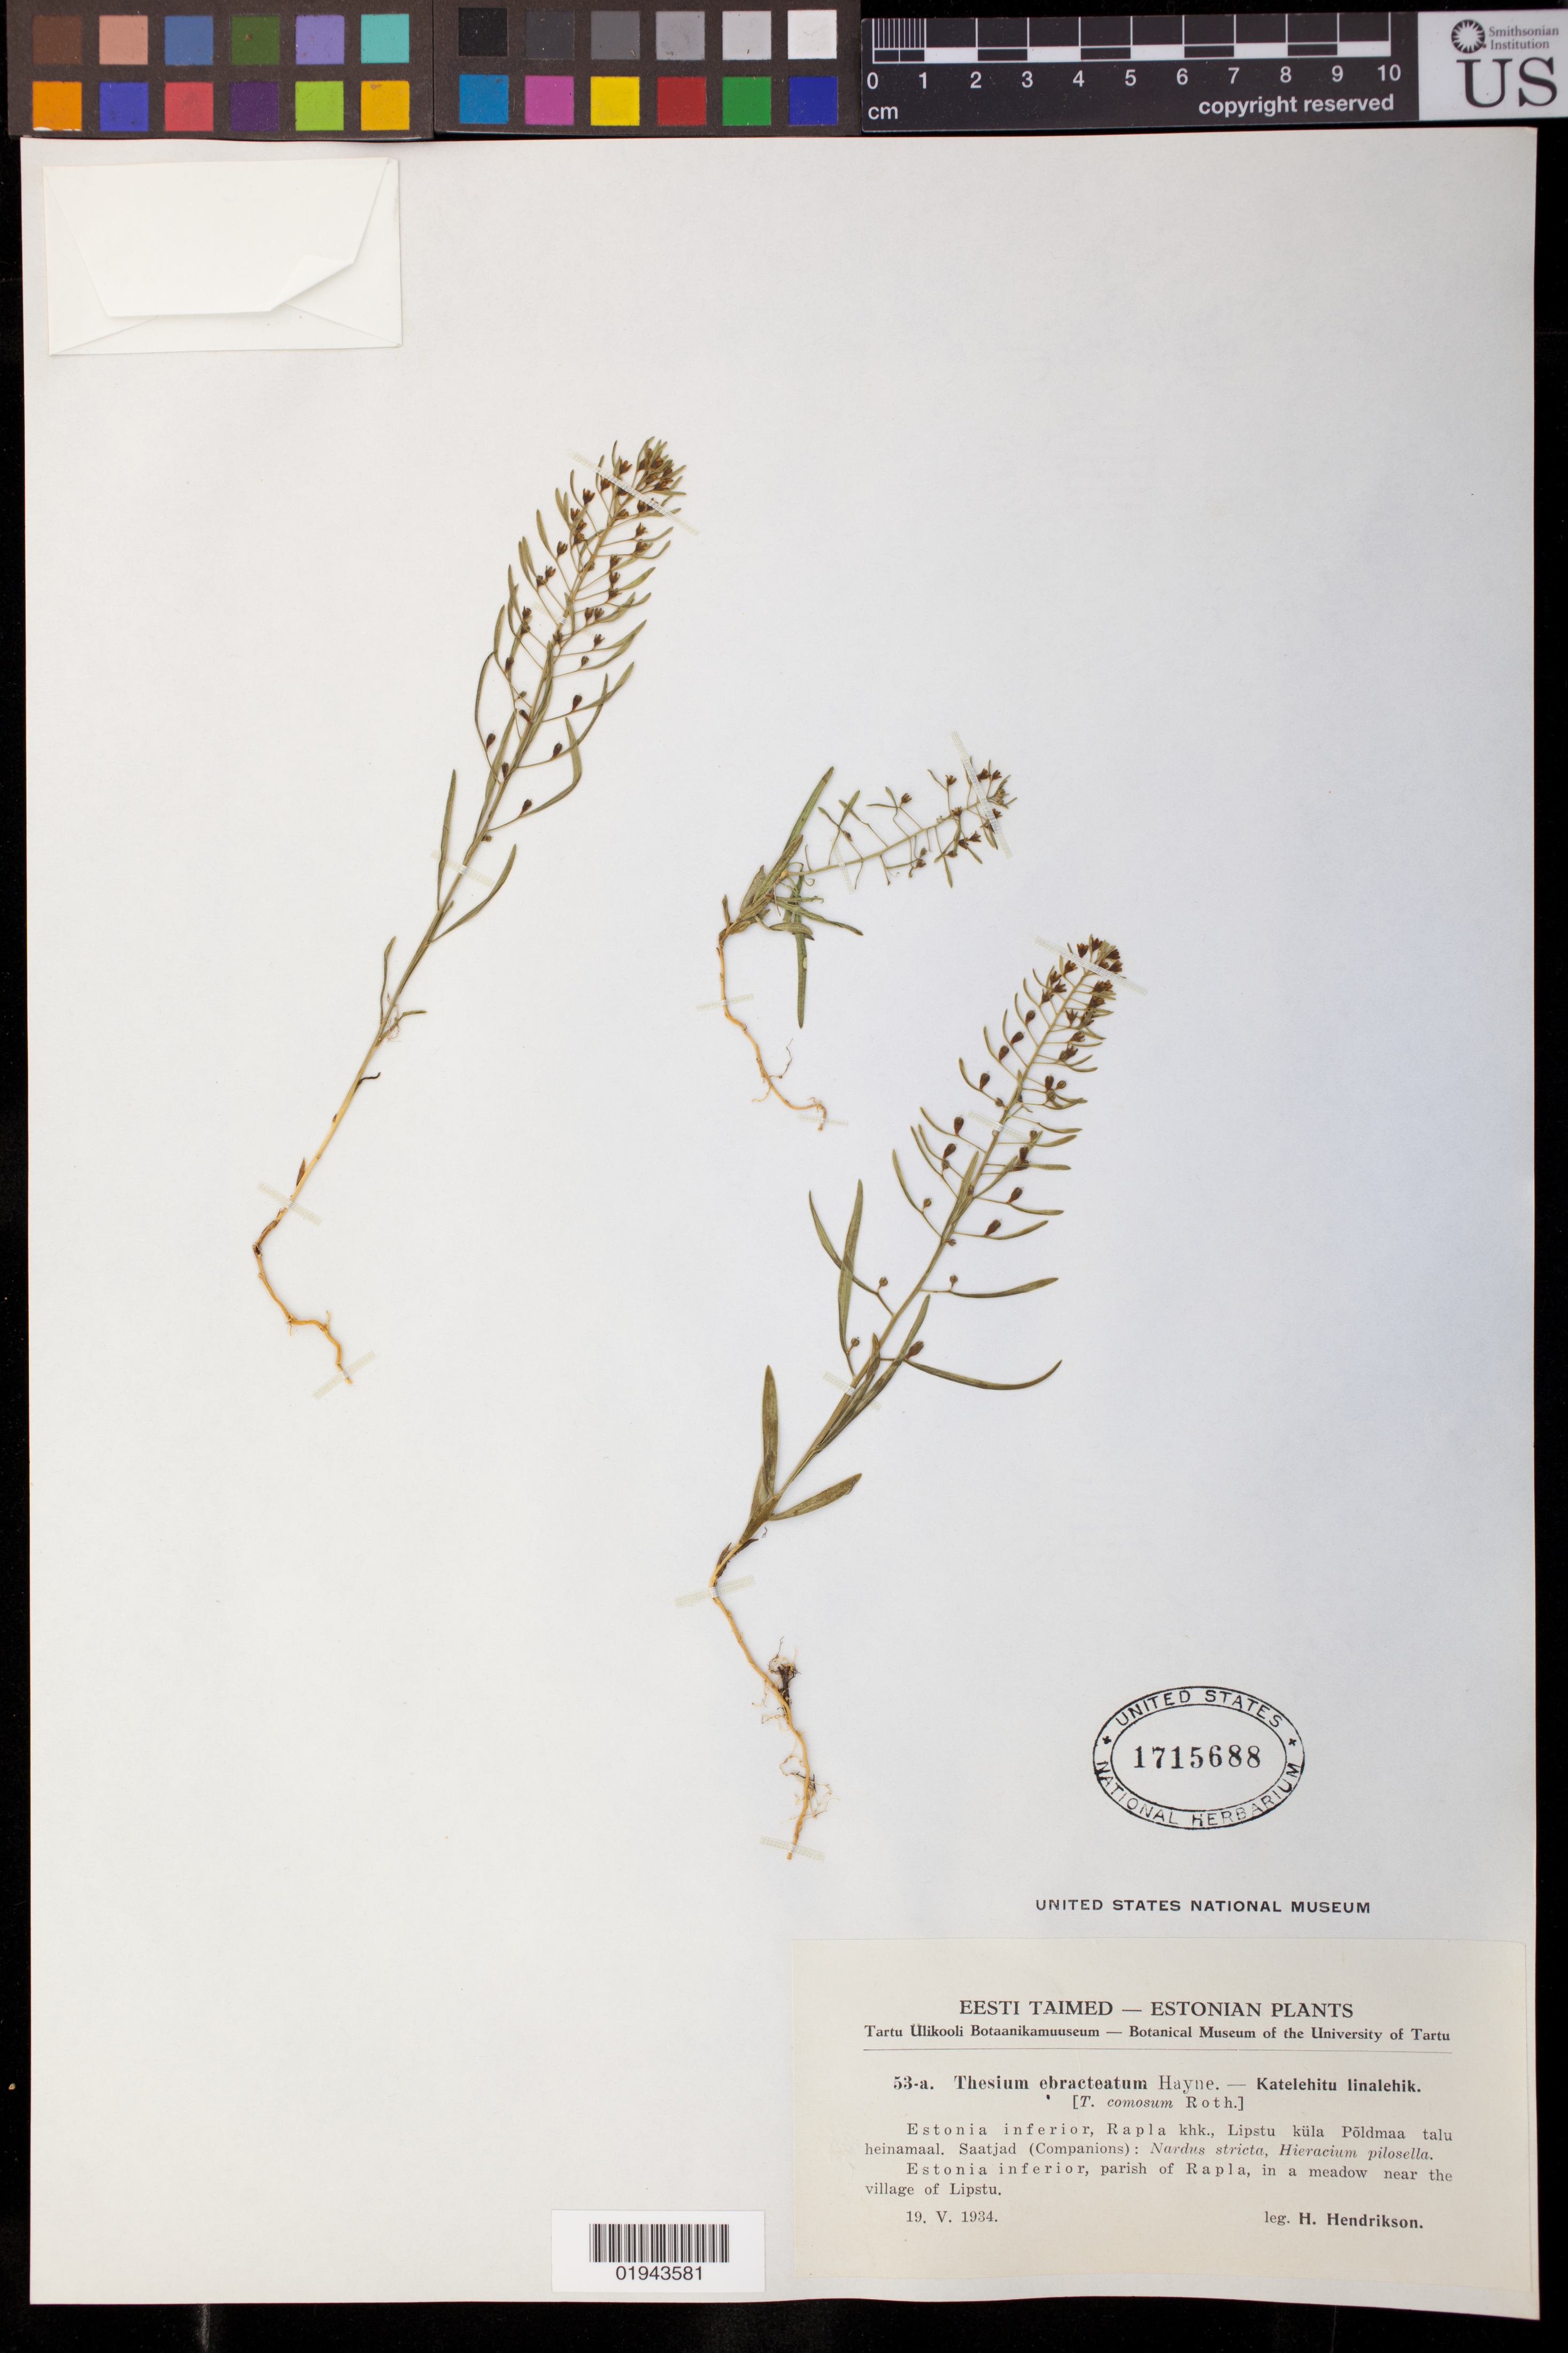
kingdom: Plantae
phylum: Tracheophyta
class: Magnoliopsida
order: Santalales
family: Thesiaceae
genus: Thesium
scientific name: Thesium ebracteatum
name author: Hayne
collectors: H. Hendrikson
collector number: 53-a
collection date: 1934-05-19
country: Estonia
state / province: Raplamaa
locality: parish of Rapla, in a meadow near the village of Lipstu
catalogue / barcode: US 1715688